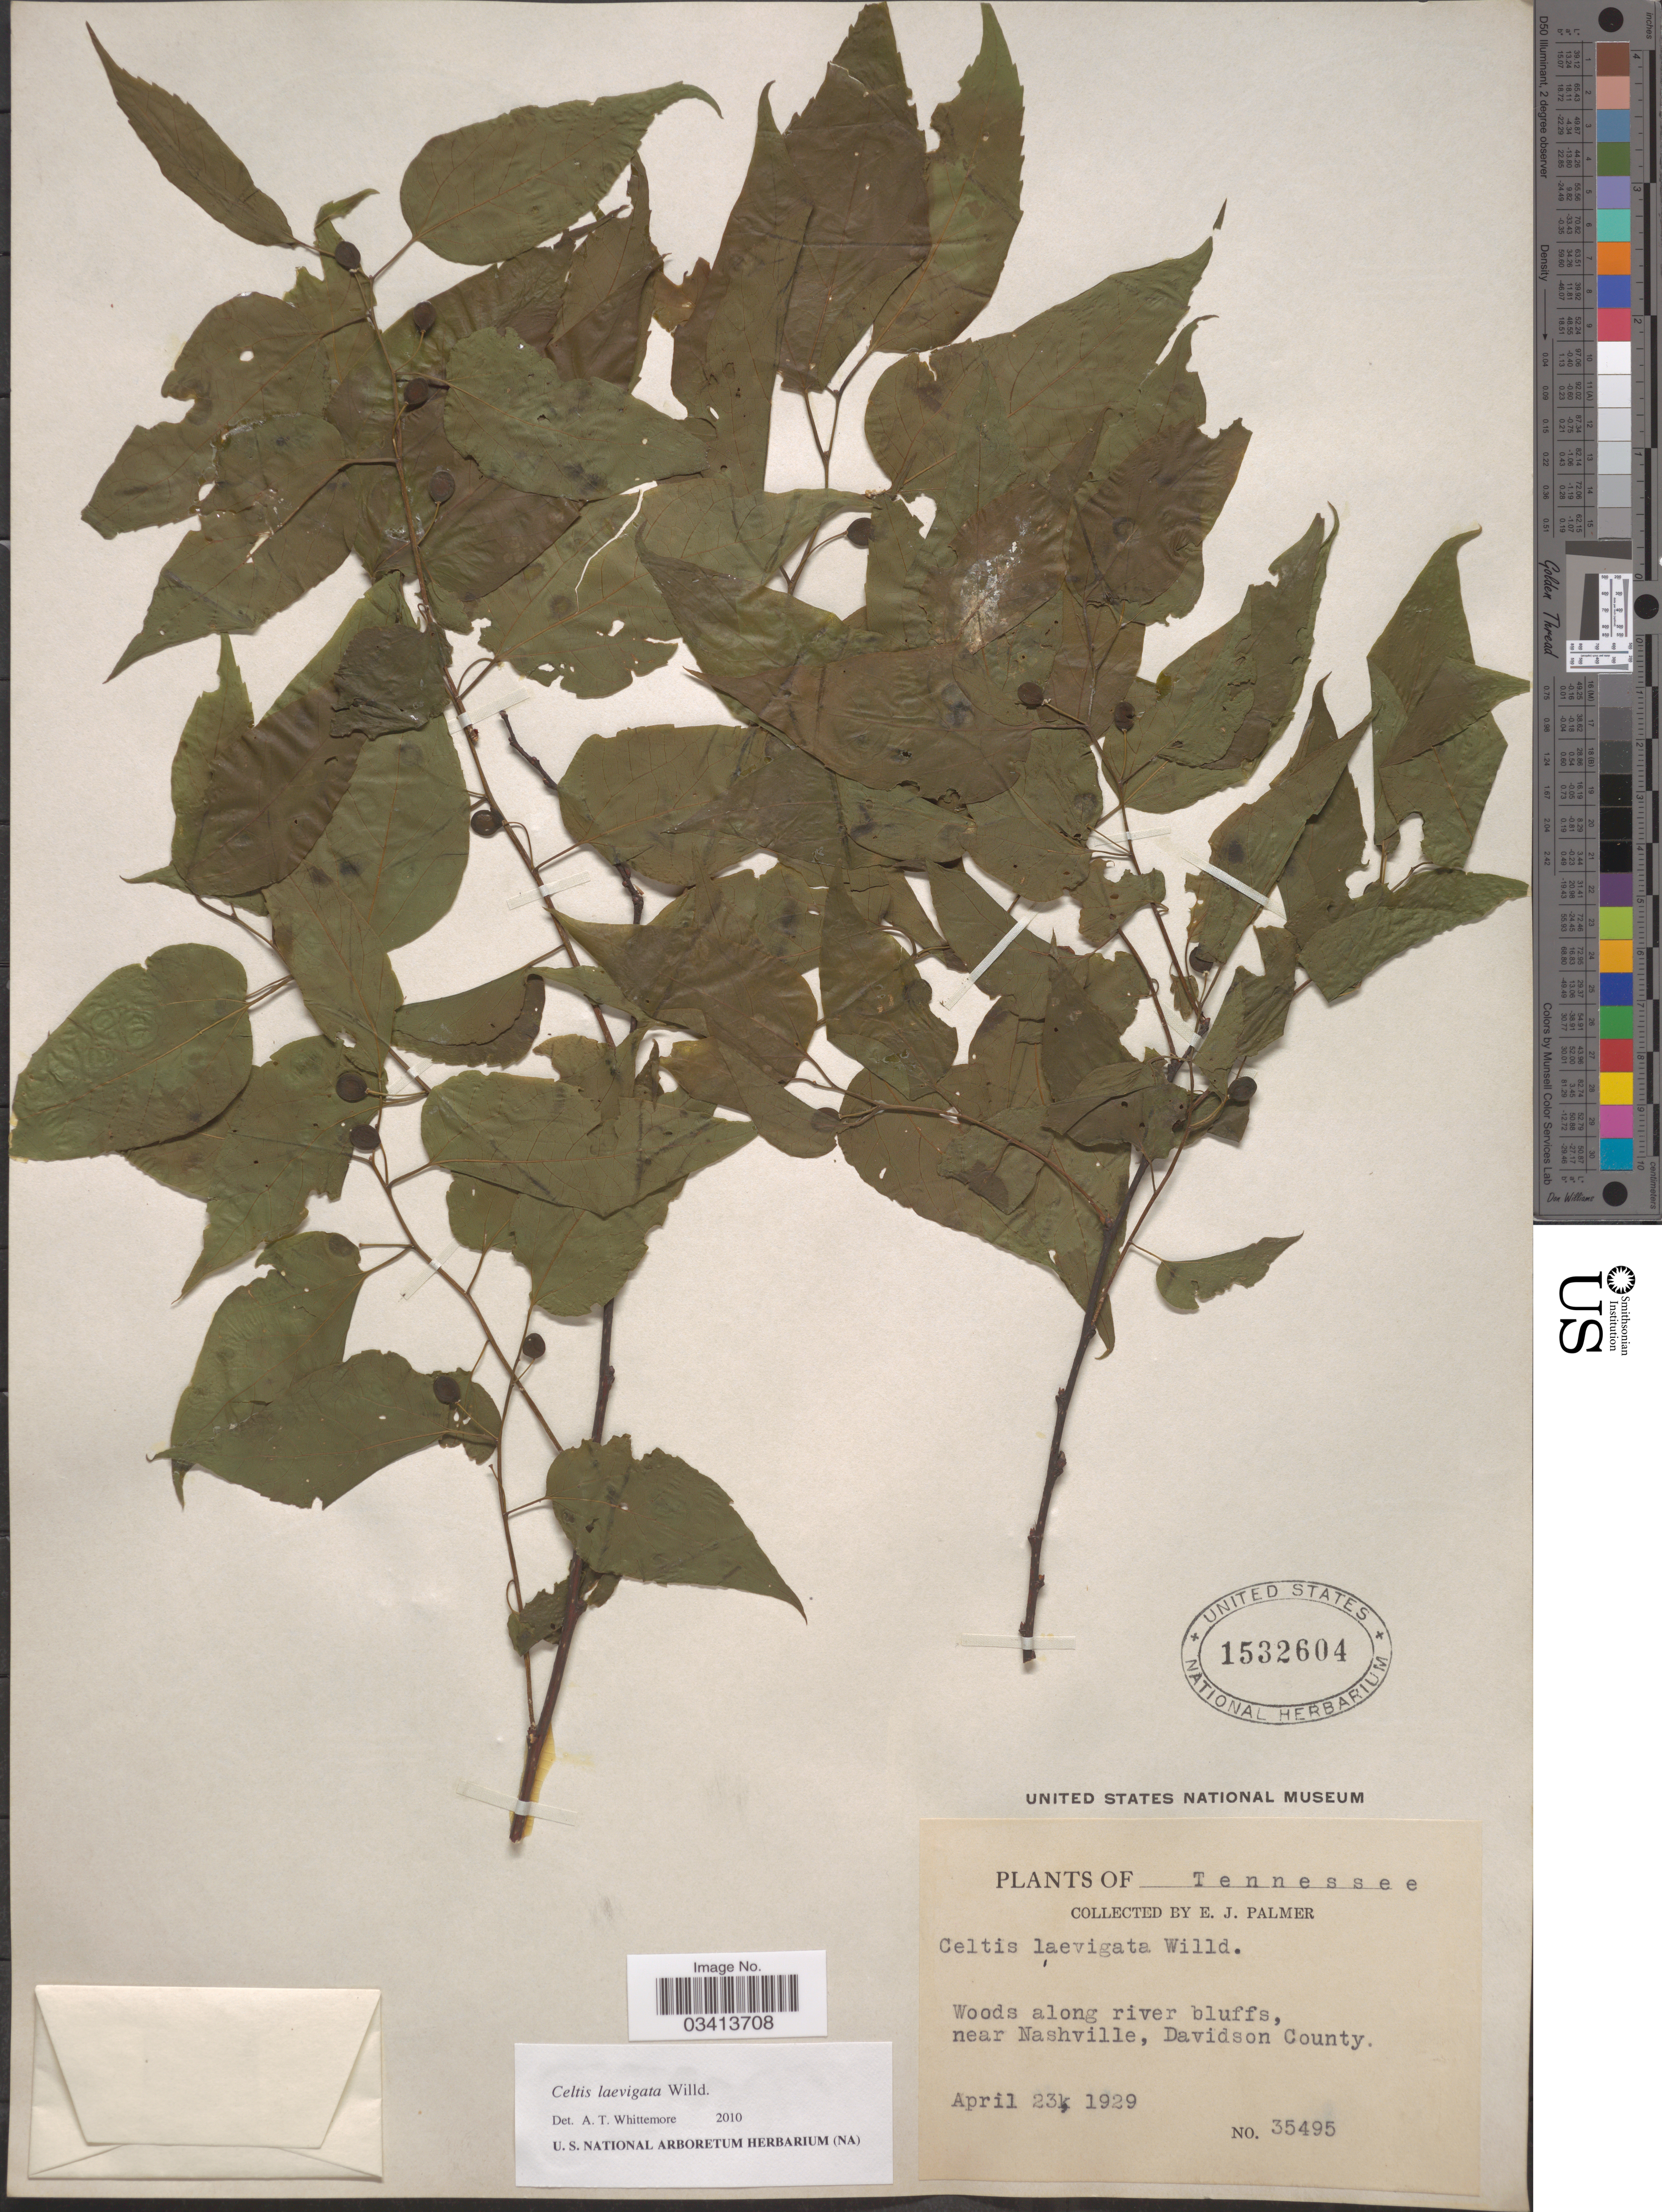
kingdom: Plantae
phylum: Tracheophyta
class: Magnoliopsida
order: Rosales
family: Cannabaceae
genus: Celtis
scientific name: Celtis laevigata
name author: Willd.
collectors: E. J. Palmer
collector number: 35495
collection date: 1929-04-23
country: United States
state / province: Tennessee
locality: Woods along river bluffs, near Nashville, Davidson County.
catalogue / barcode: US 1532604